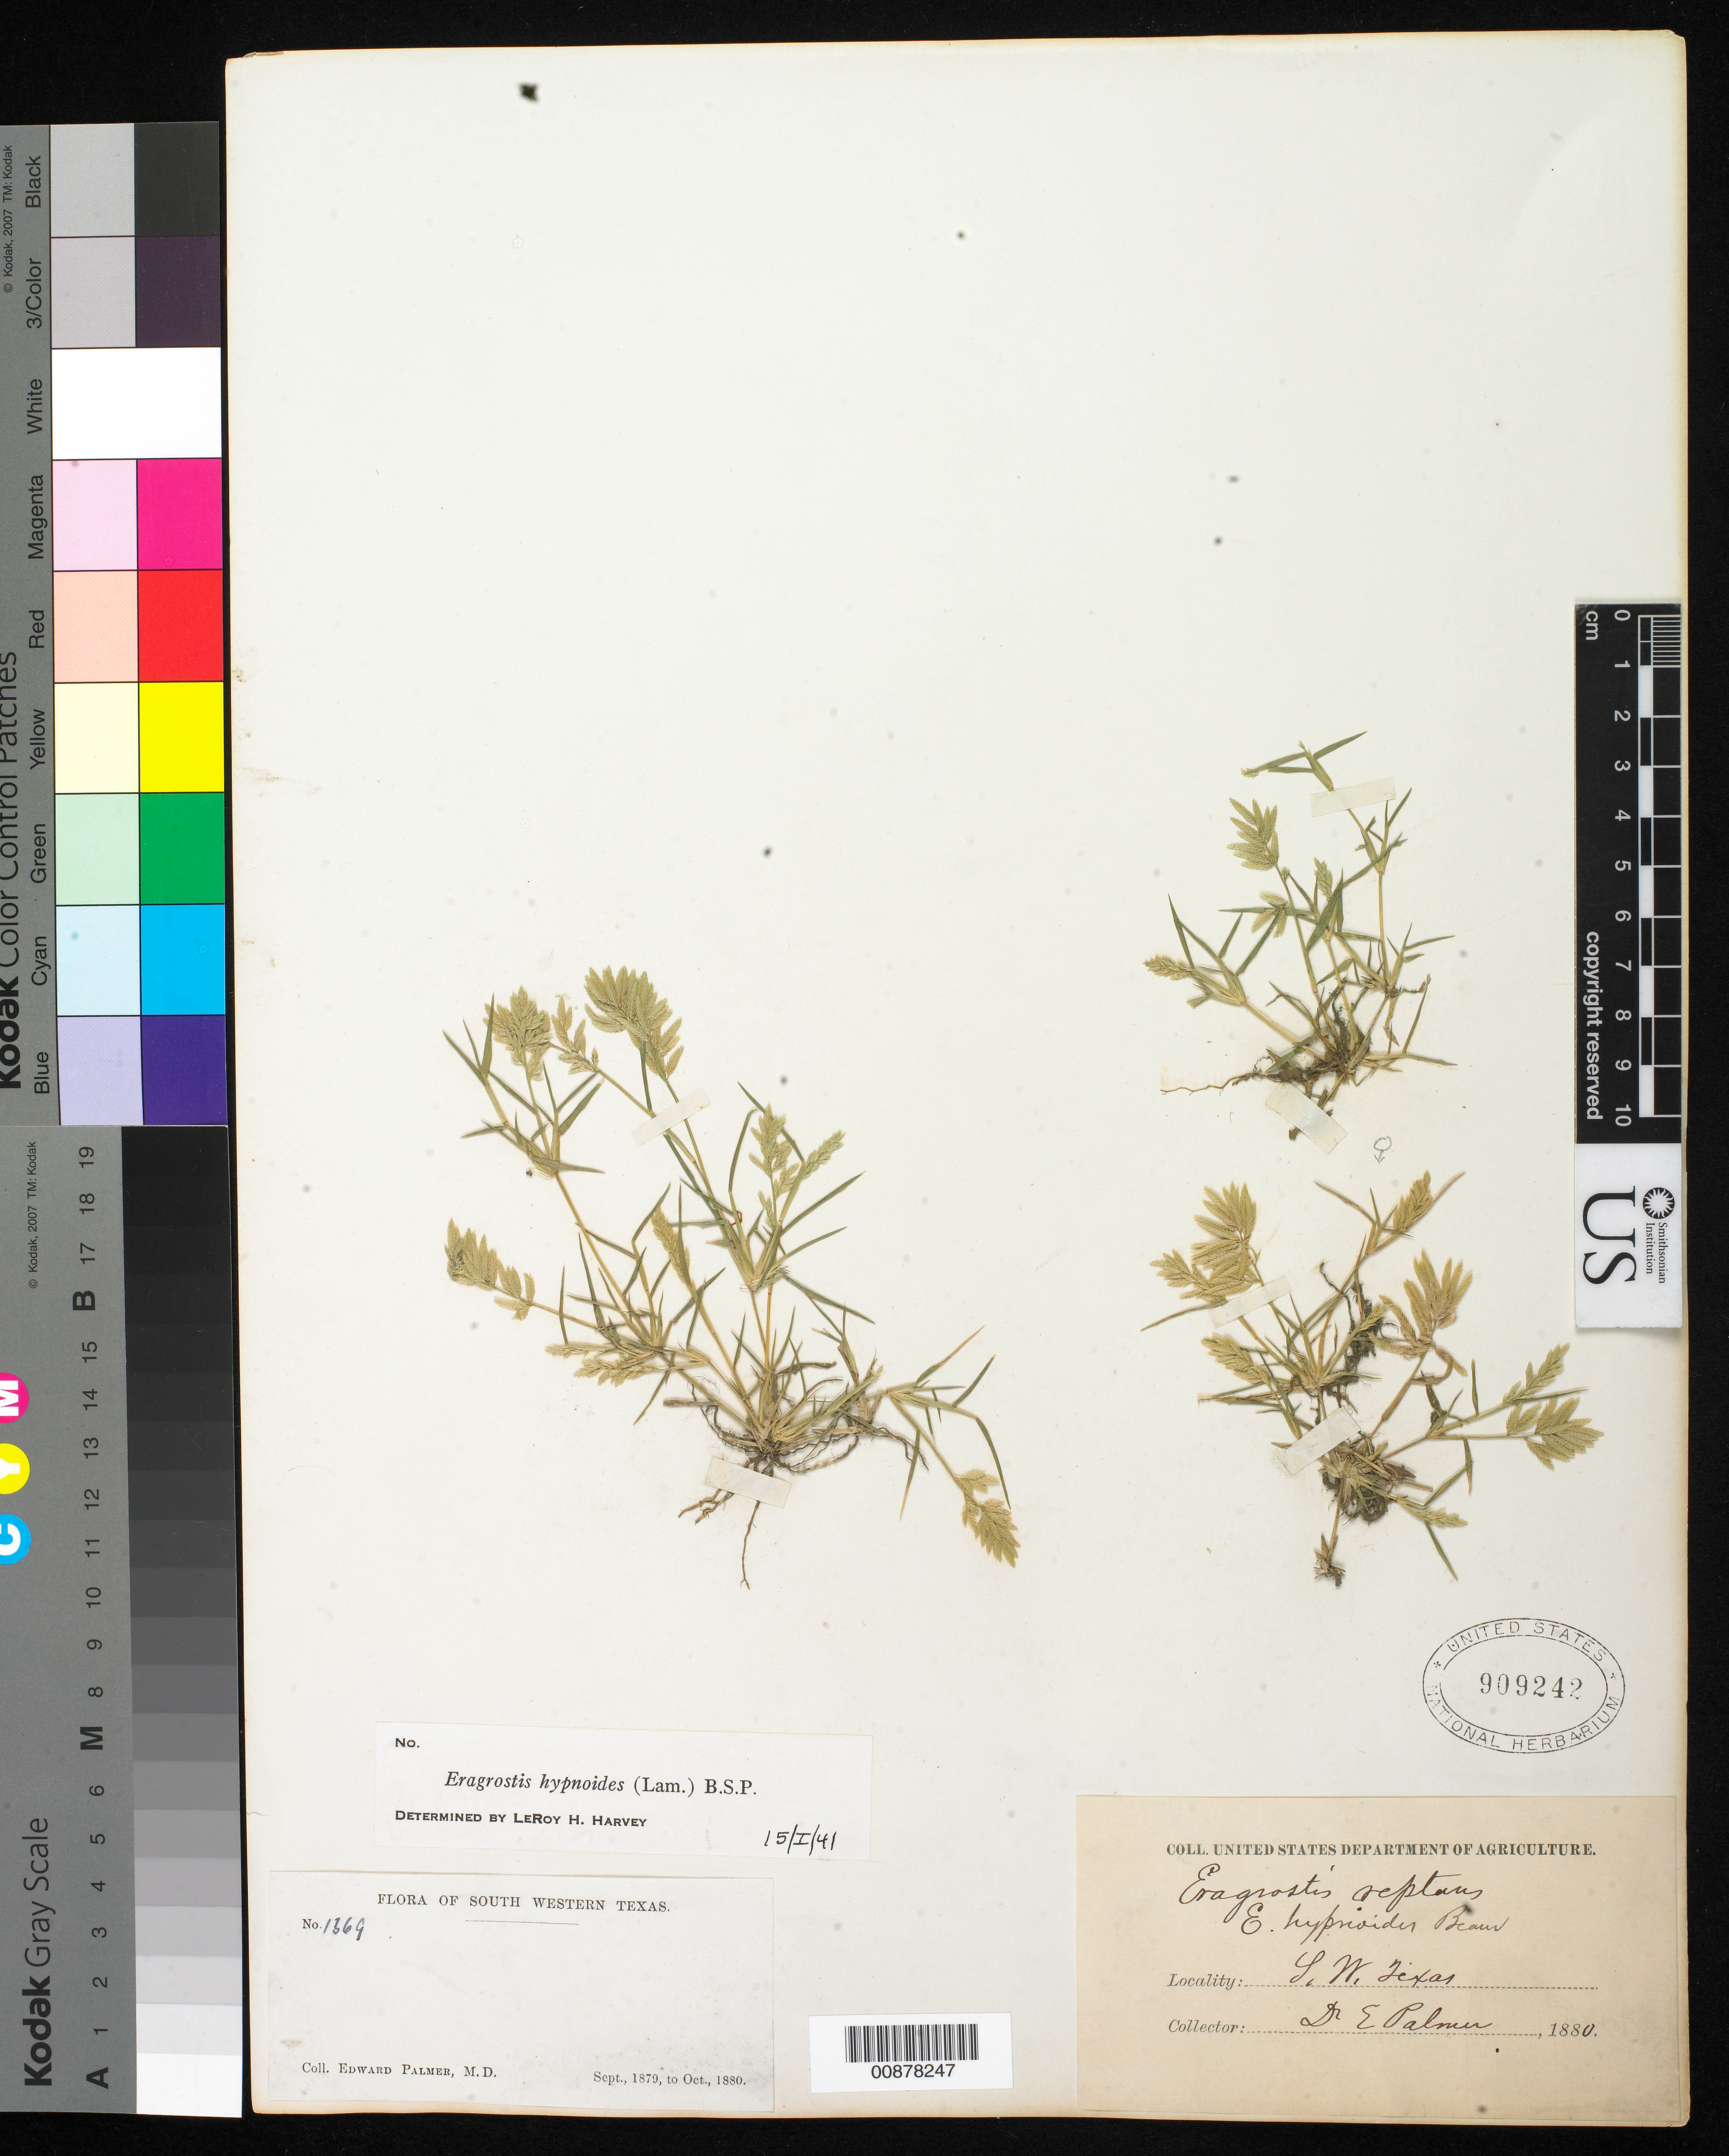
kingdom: Plantae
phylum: Tracheophyta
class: Liliopsida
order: Poales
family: Poaceae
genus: Eragrostis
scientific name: Eragrostis hypnoides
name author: (Lam.) Britton, Stearns & Poggenb.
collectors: E. Palmer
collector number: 1369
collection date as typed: Sep 1879 to -- Oct 1880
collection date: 1879-09/1880-10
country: United States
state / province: Texas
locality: South Western Texas.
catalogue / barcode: US 909242